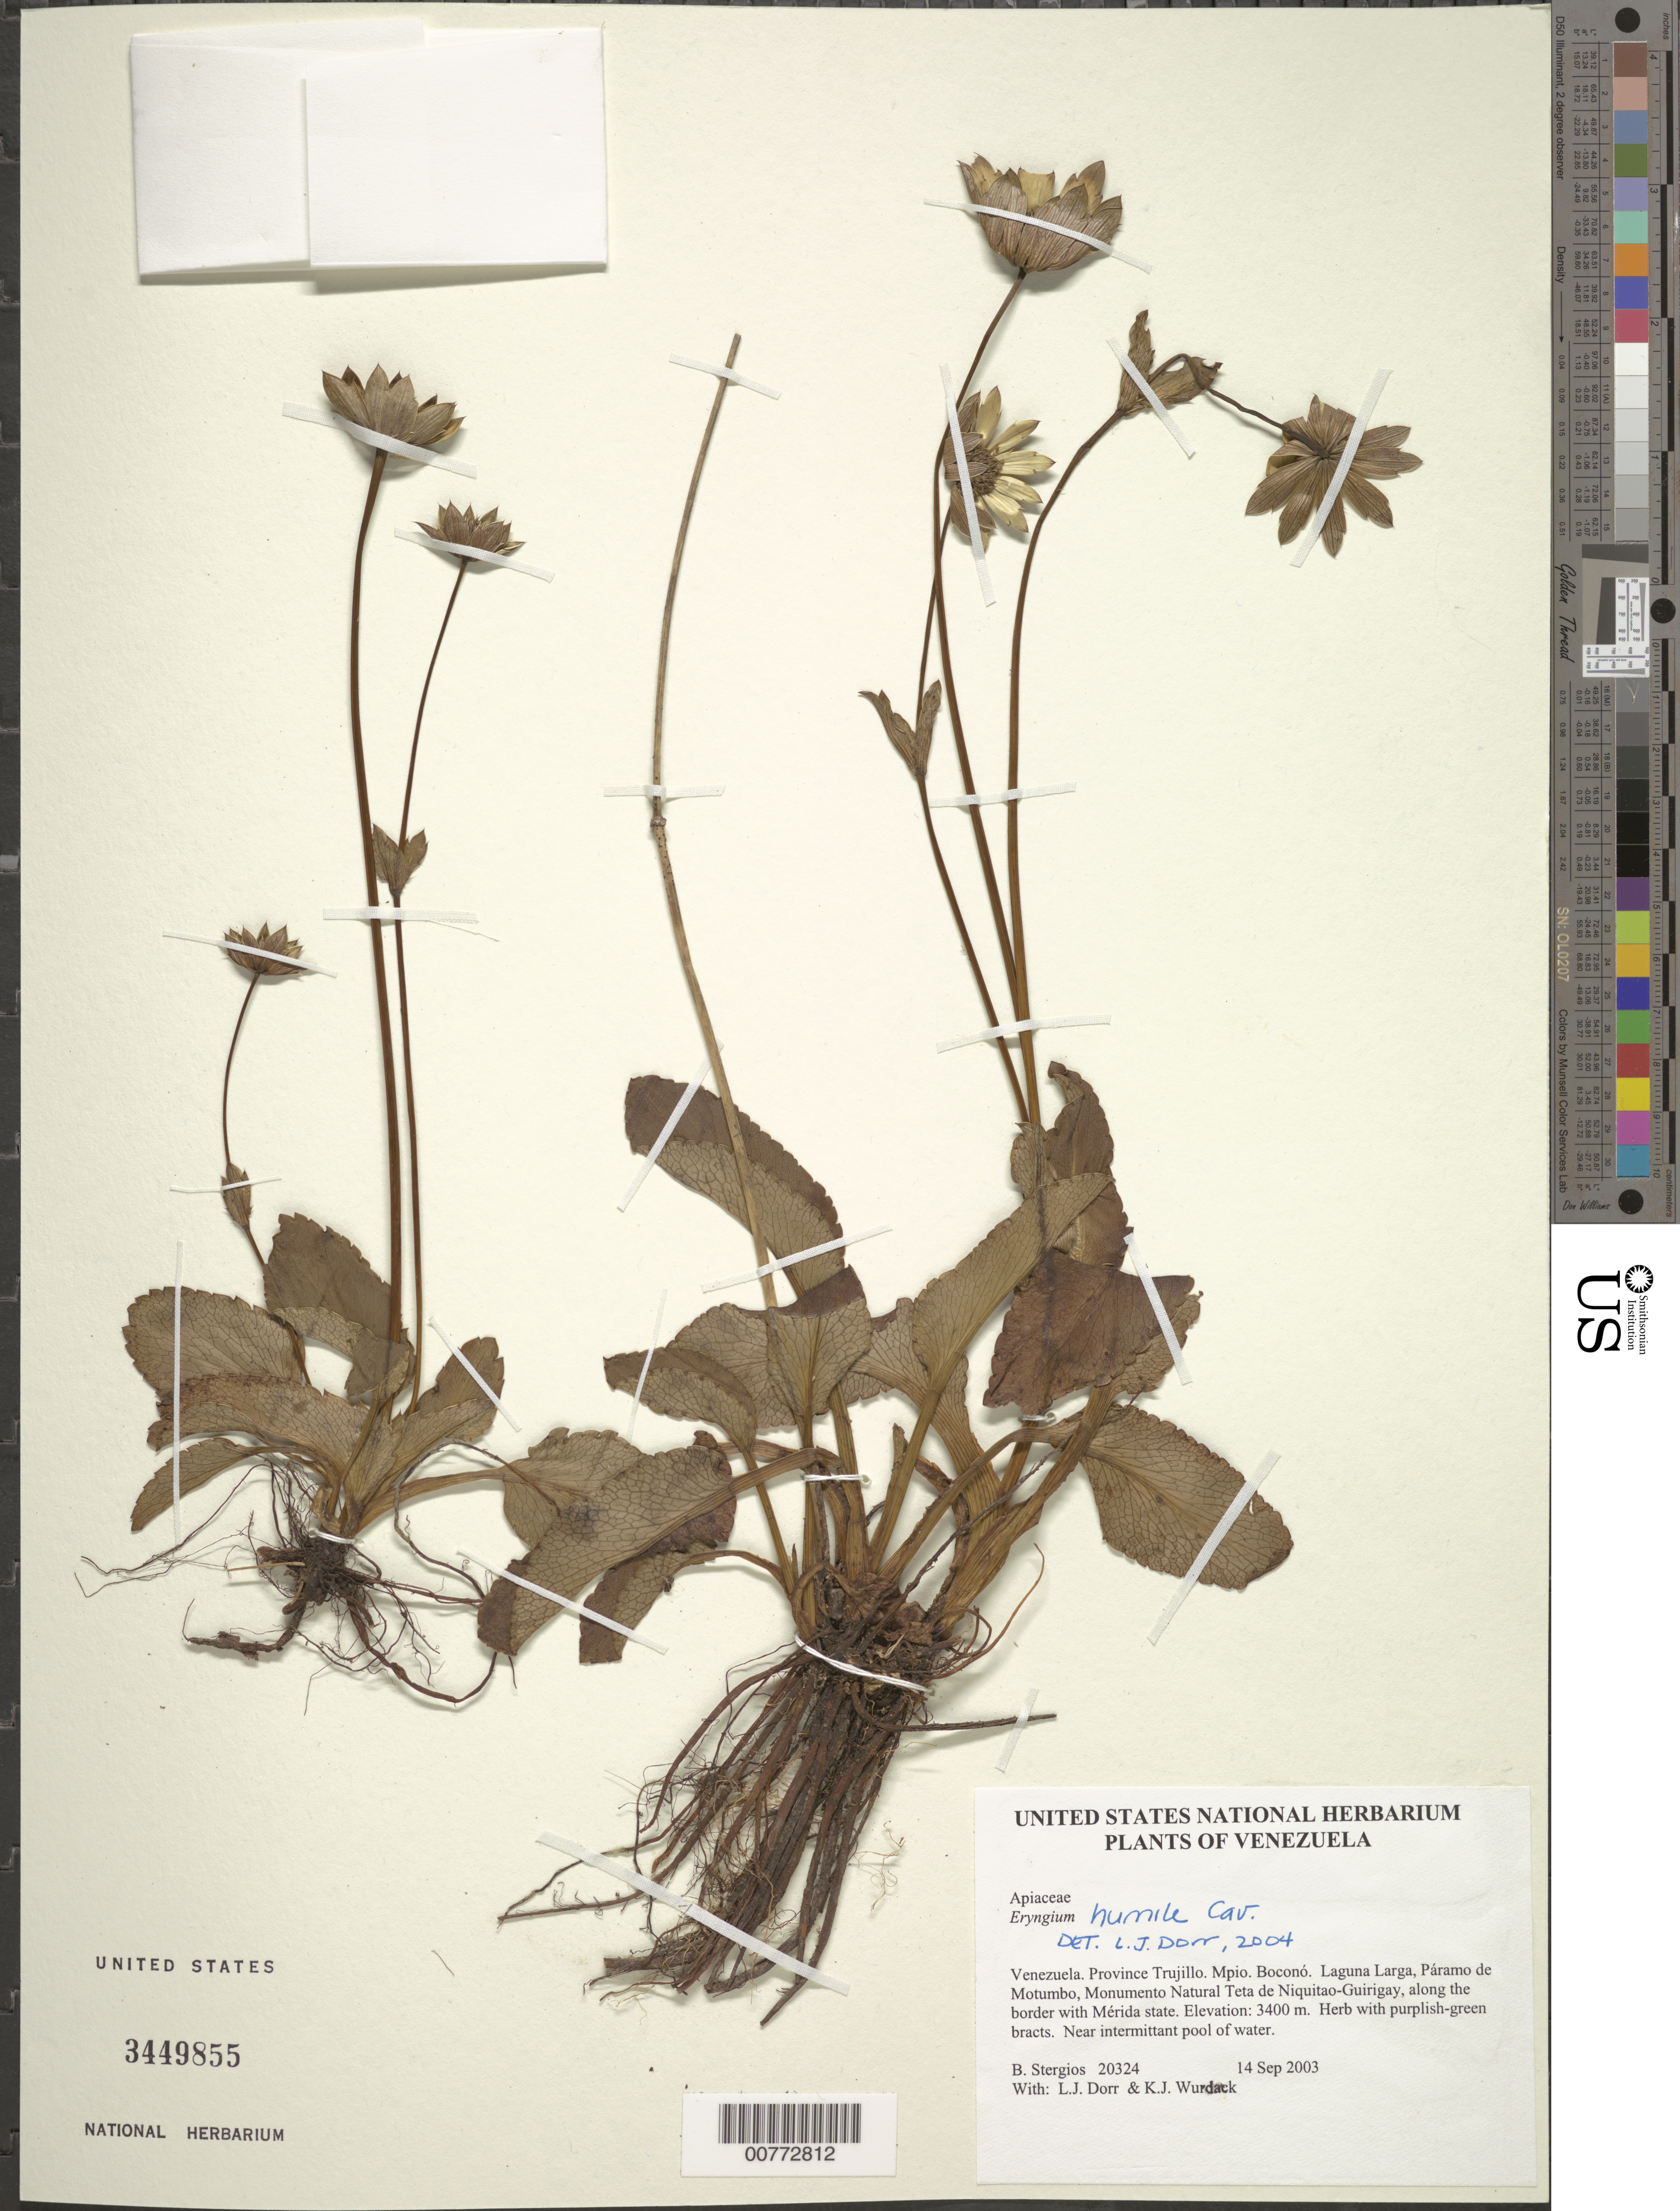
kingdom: Plantae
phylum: Tracheophyta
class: Magnoliopsida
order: Apiales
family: Apiaceae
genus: Eryngium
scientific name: Eryngium humile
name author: Cav.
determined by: Dorr, L. J., (BOT), Smithsonian Institution - National Museum of Natural History (UNITED STATES)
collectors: B. G. Stergios, L. J. Dorr & K. Wurdack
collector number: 20324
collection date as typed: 14 Sep 2003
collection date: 2003-09-14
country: Venezuela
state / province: Trujillo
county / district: Boconó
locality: Laguna Larga, Páramo de Motumbo, Monumento Natural Teta de Niquitao-Guirigay, along the border with Mérida state.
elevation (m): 3400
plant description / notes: CTES, MO, NY, PORT, US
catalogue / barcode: US 3449855